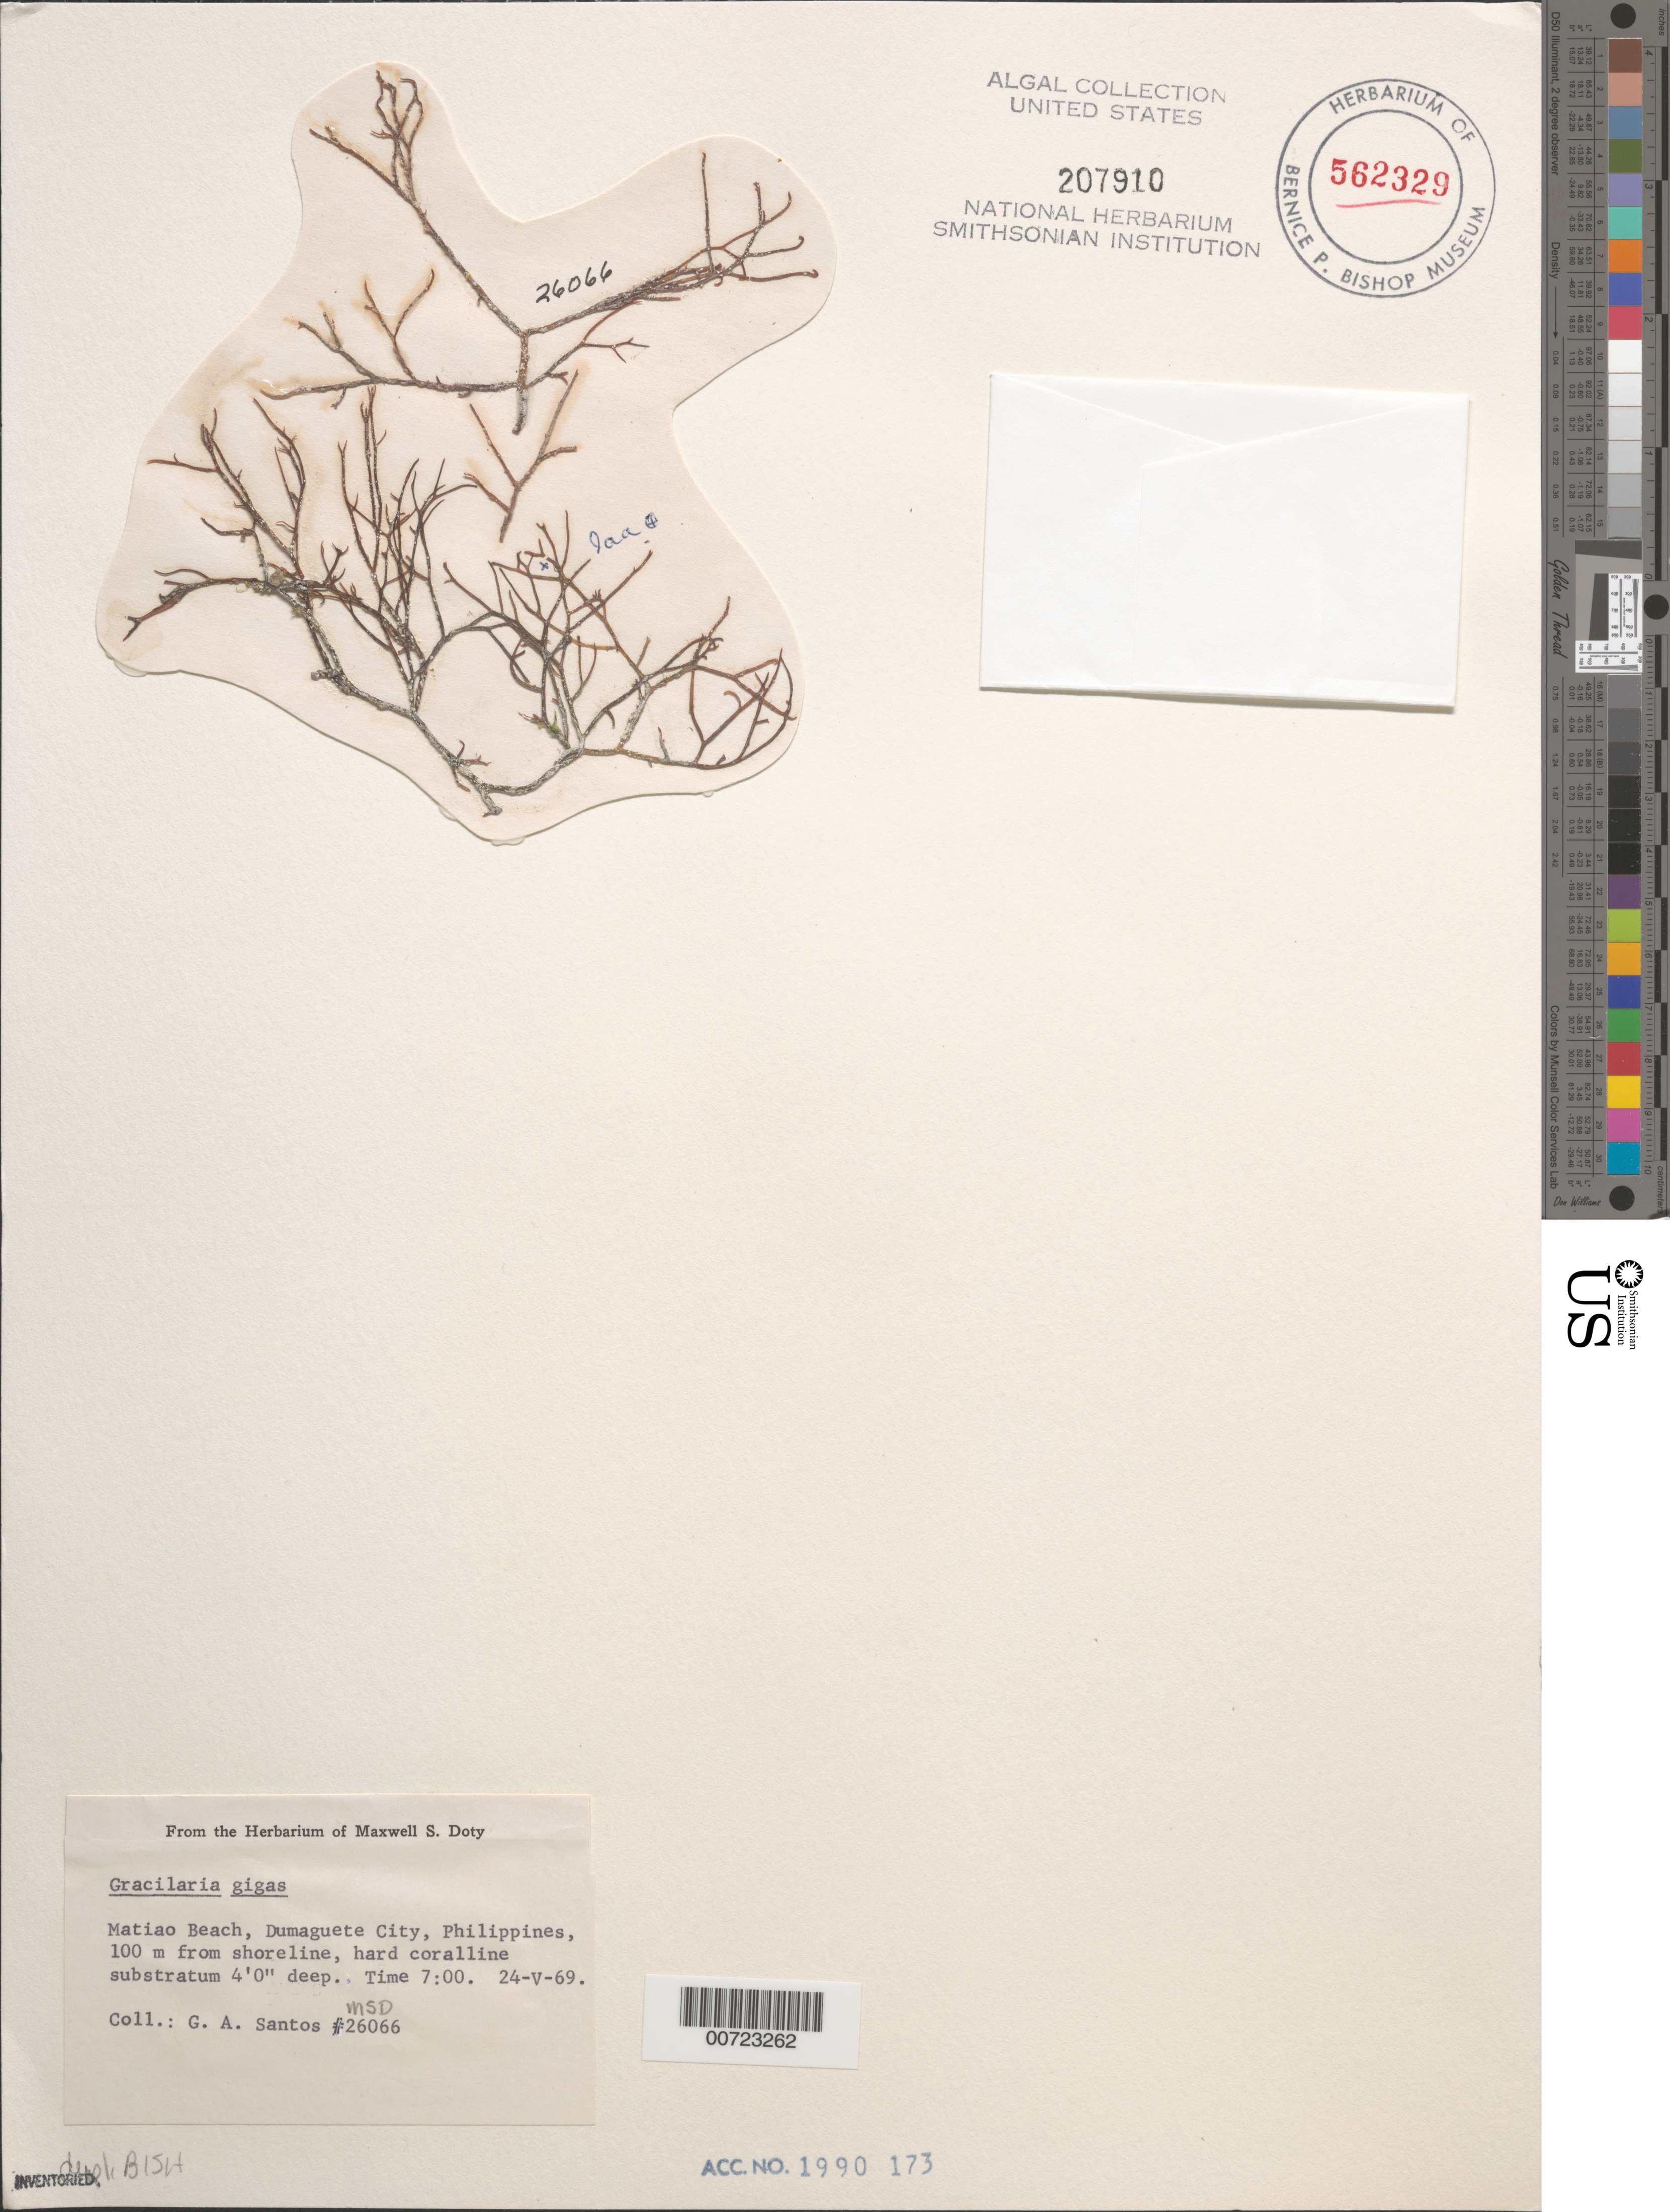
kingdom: Plantae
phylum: Rhodophyta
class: Florideophyceae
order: Gracilariales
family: Gracilariaceae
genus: Gracilaria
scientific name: Gracilaria gigas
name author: Harv.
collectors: G. Santos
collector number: MSD 26066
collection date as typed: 24 May 1969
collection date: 1969-05-24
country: Philippines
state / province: Central Visayas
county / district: Negros Oriental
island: Negros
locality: Matiao Beach, Dumaguete City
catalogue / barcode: US 207910